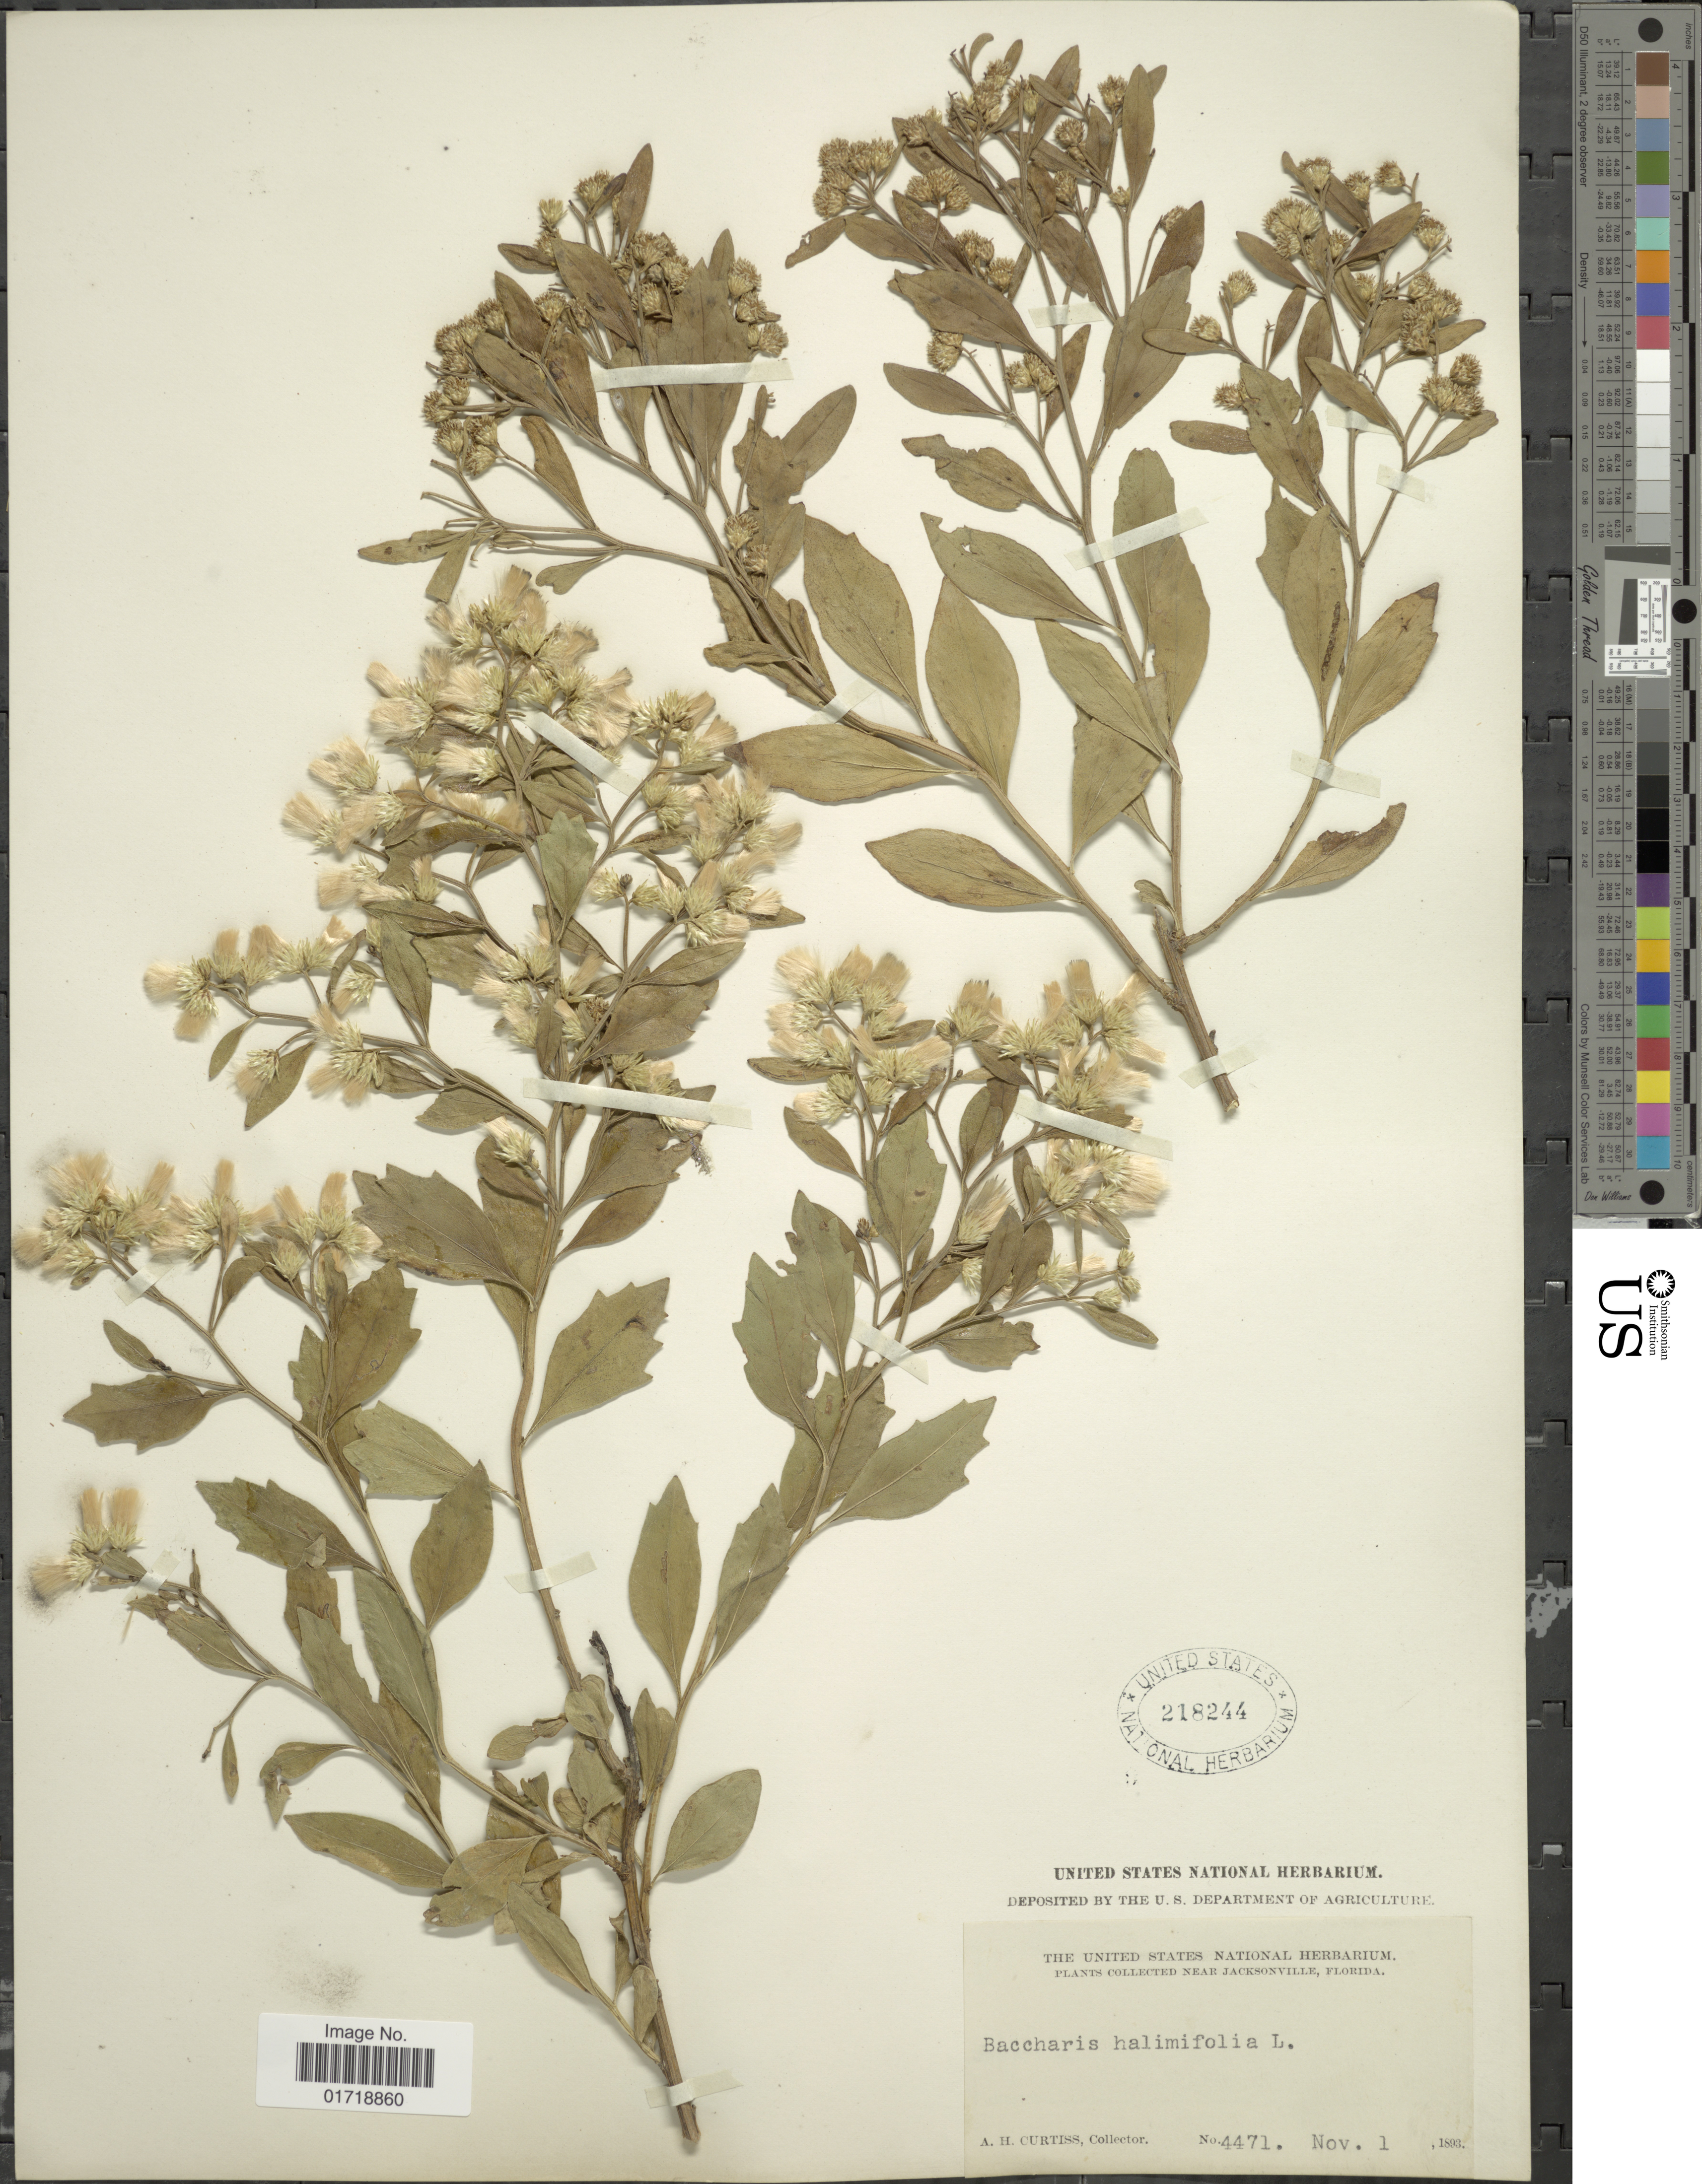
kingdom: Plantae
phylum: Tracheophyta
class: Magnoliopsida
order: Asterales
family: Asteraceae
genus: Baccharis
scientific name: Baccharis halimifolia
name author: L.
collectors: A. H. Curtiss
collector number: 4471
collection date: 1893-11-01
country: United States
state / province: Florida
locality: Near Jacksonville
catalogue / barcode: US 218244